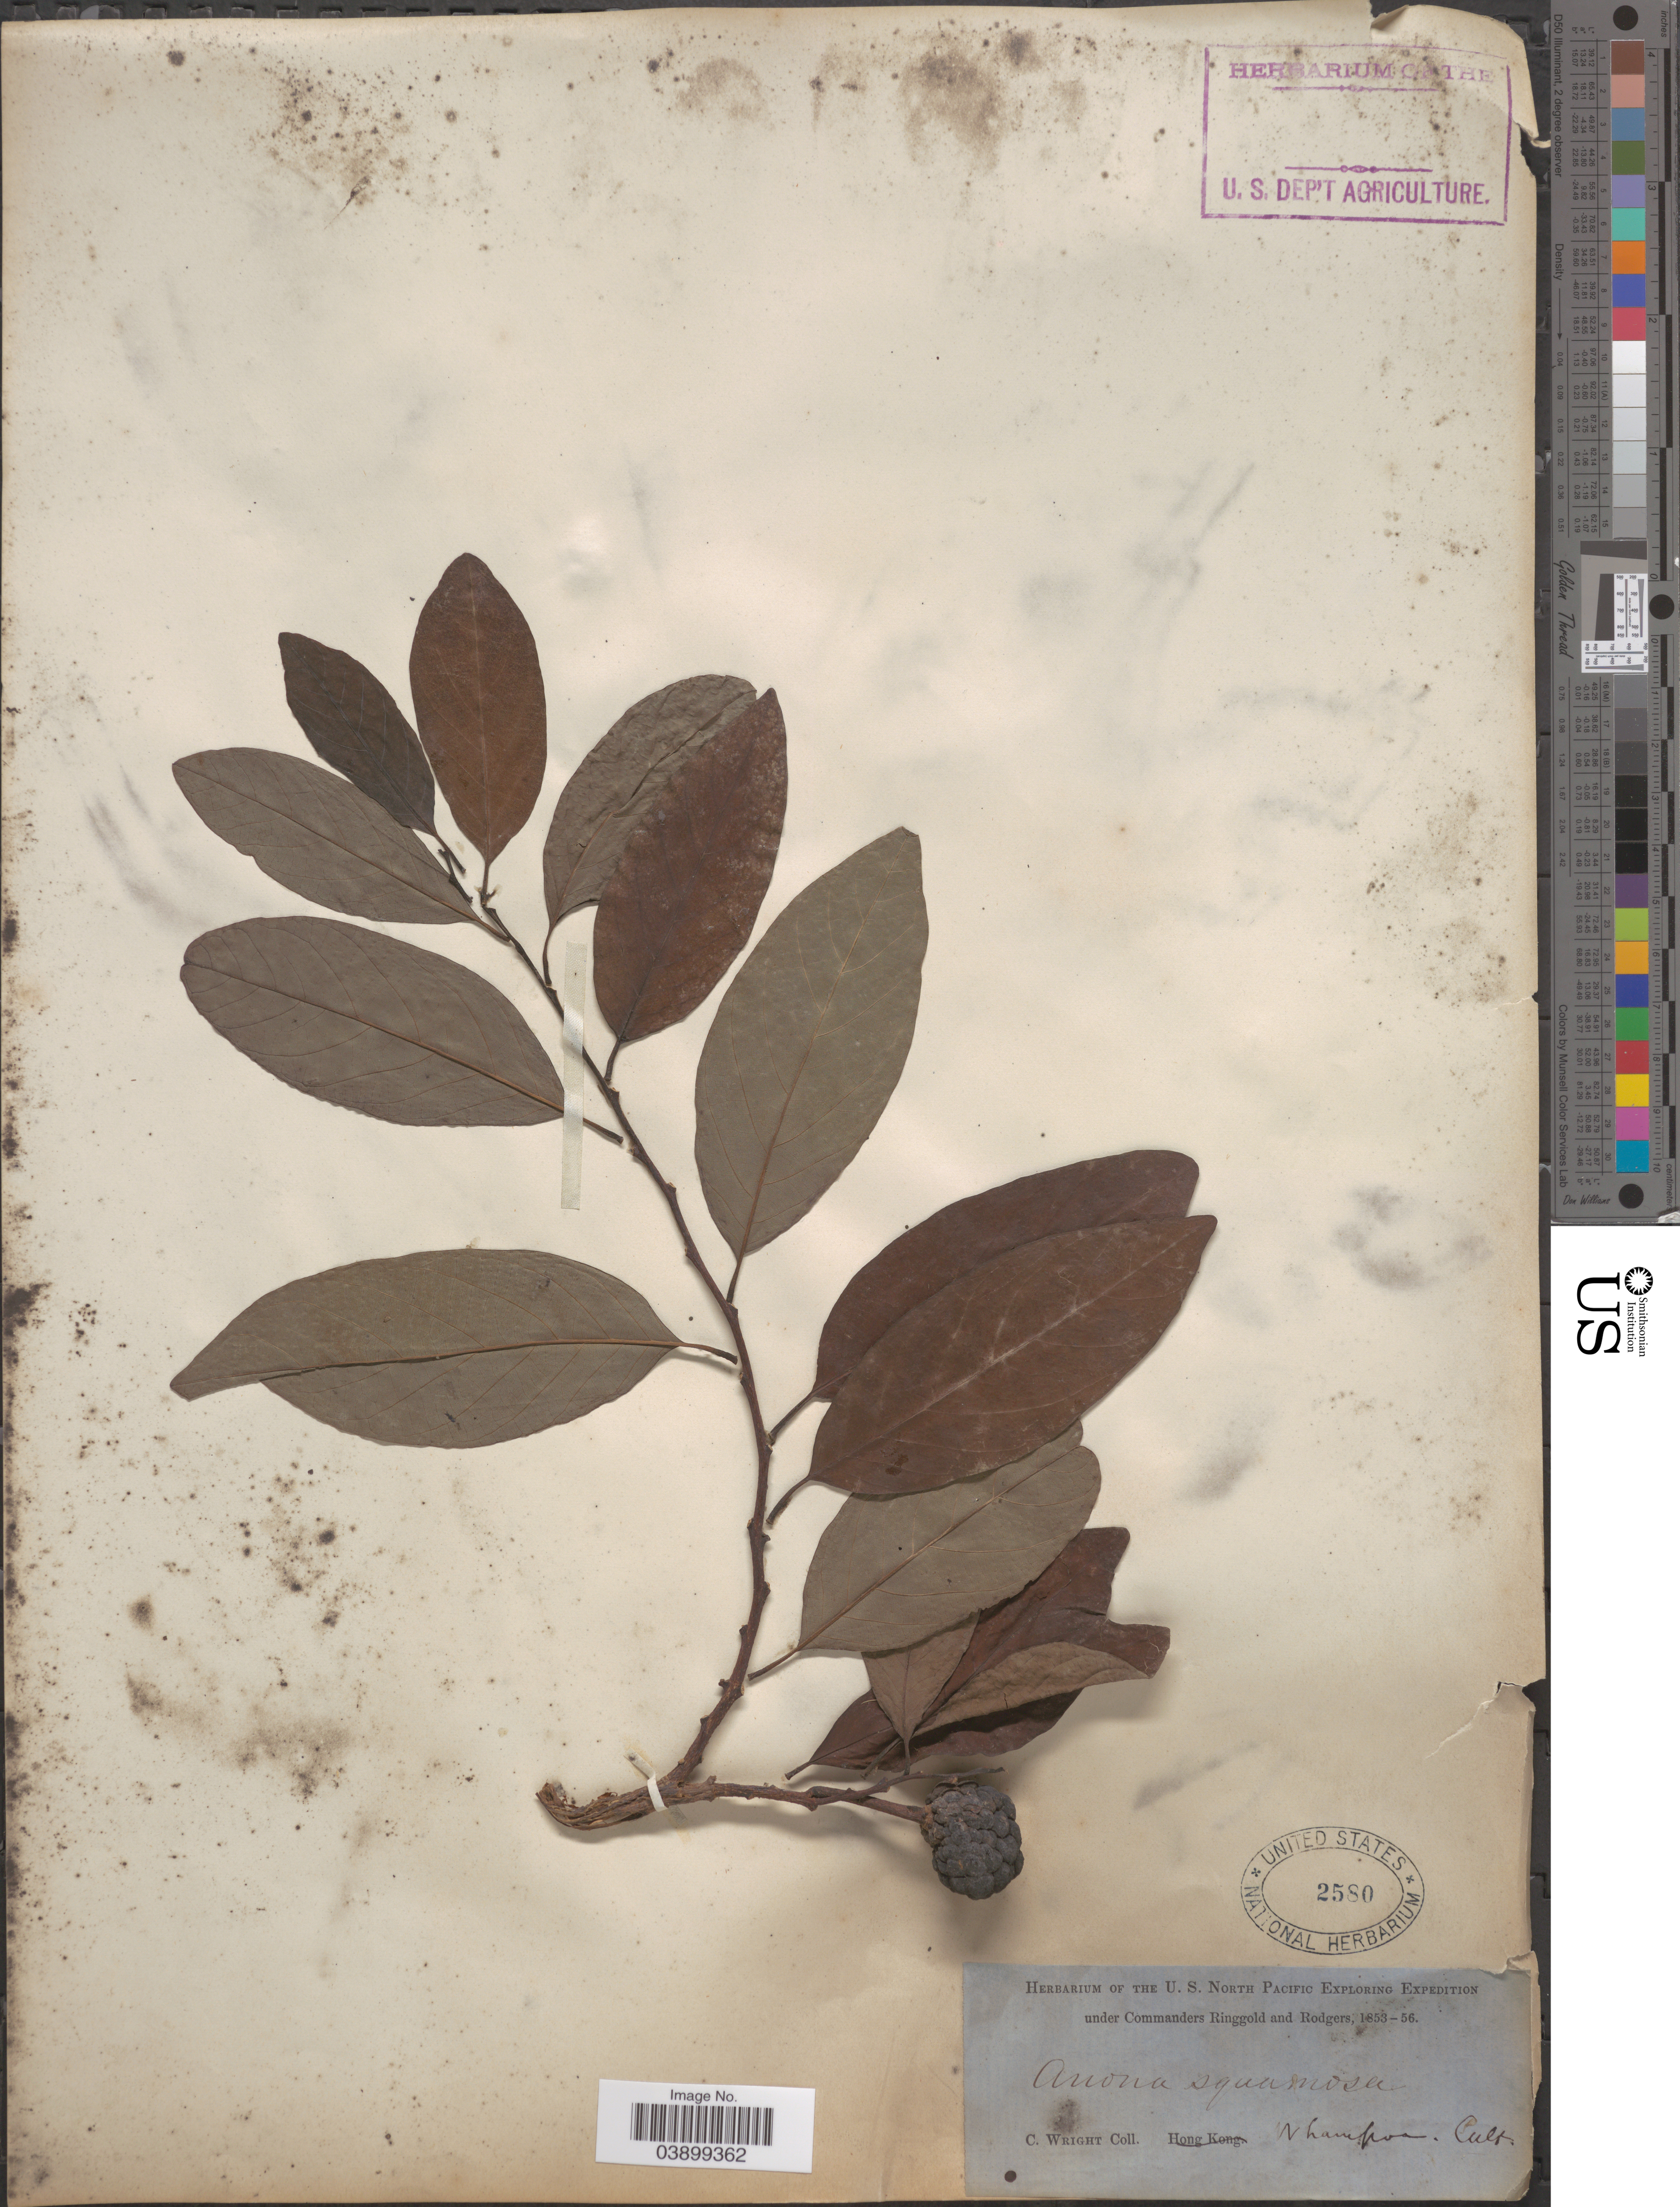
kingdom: Plantae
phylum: Tracheophyta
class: Magnoliopsida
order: Magnoliales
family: Annonaceae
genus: Annona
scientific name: Annona squamosa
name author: L.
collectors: C. Wright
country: Singapore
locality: Whampoa.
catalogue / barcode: US 2580